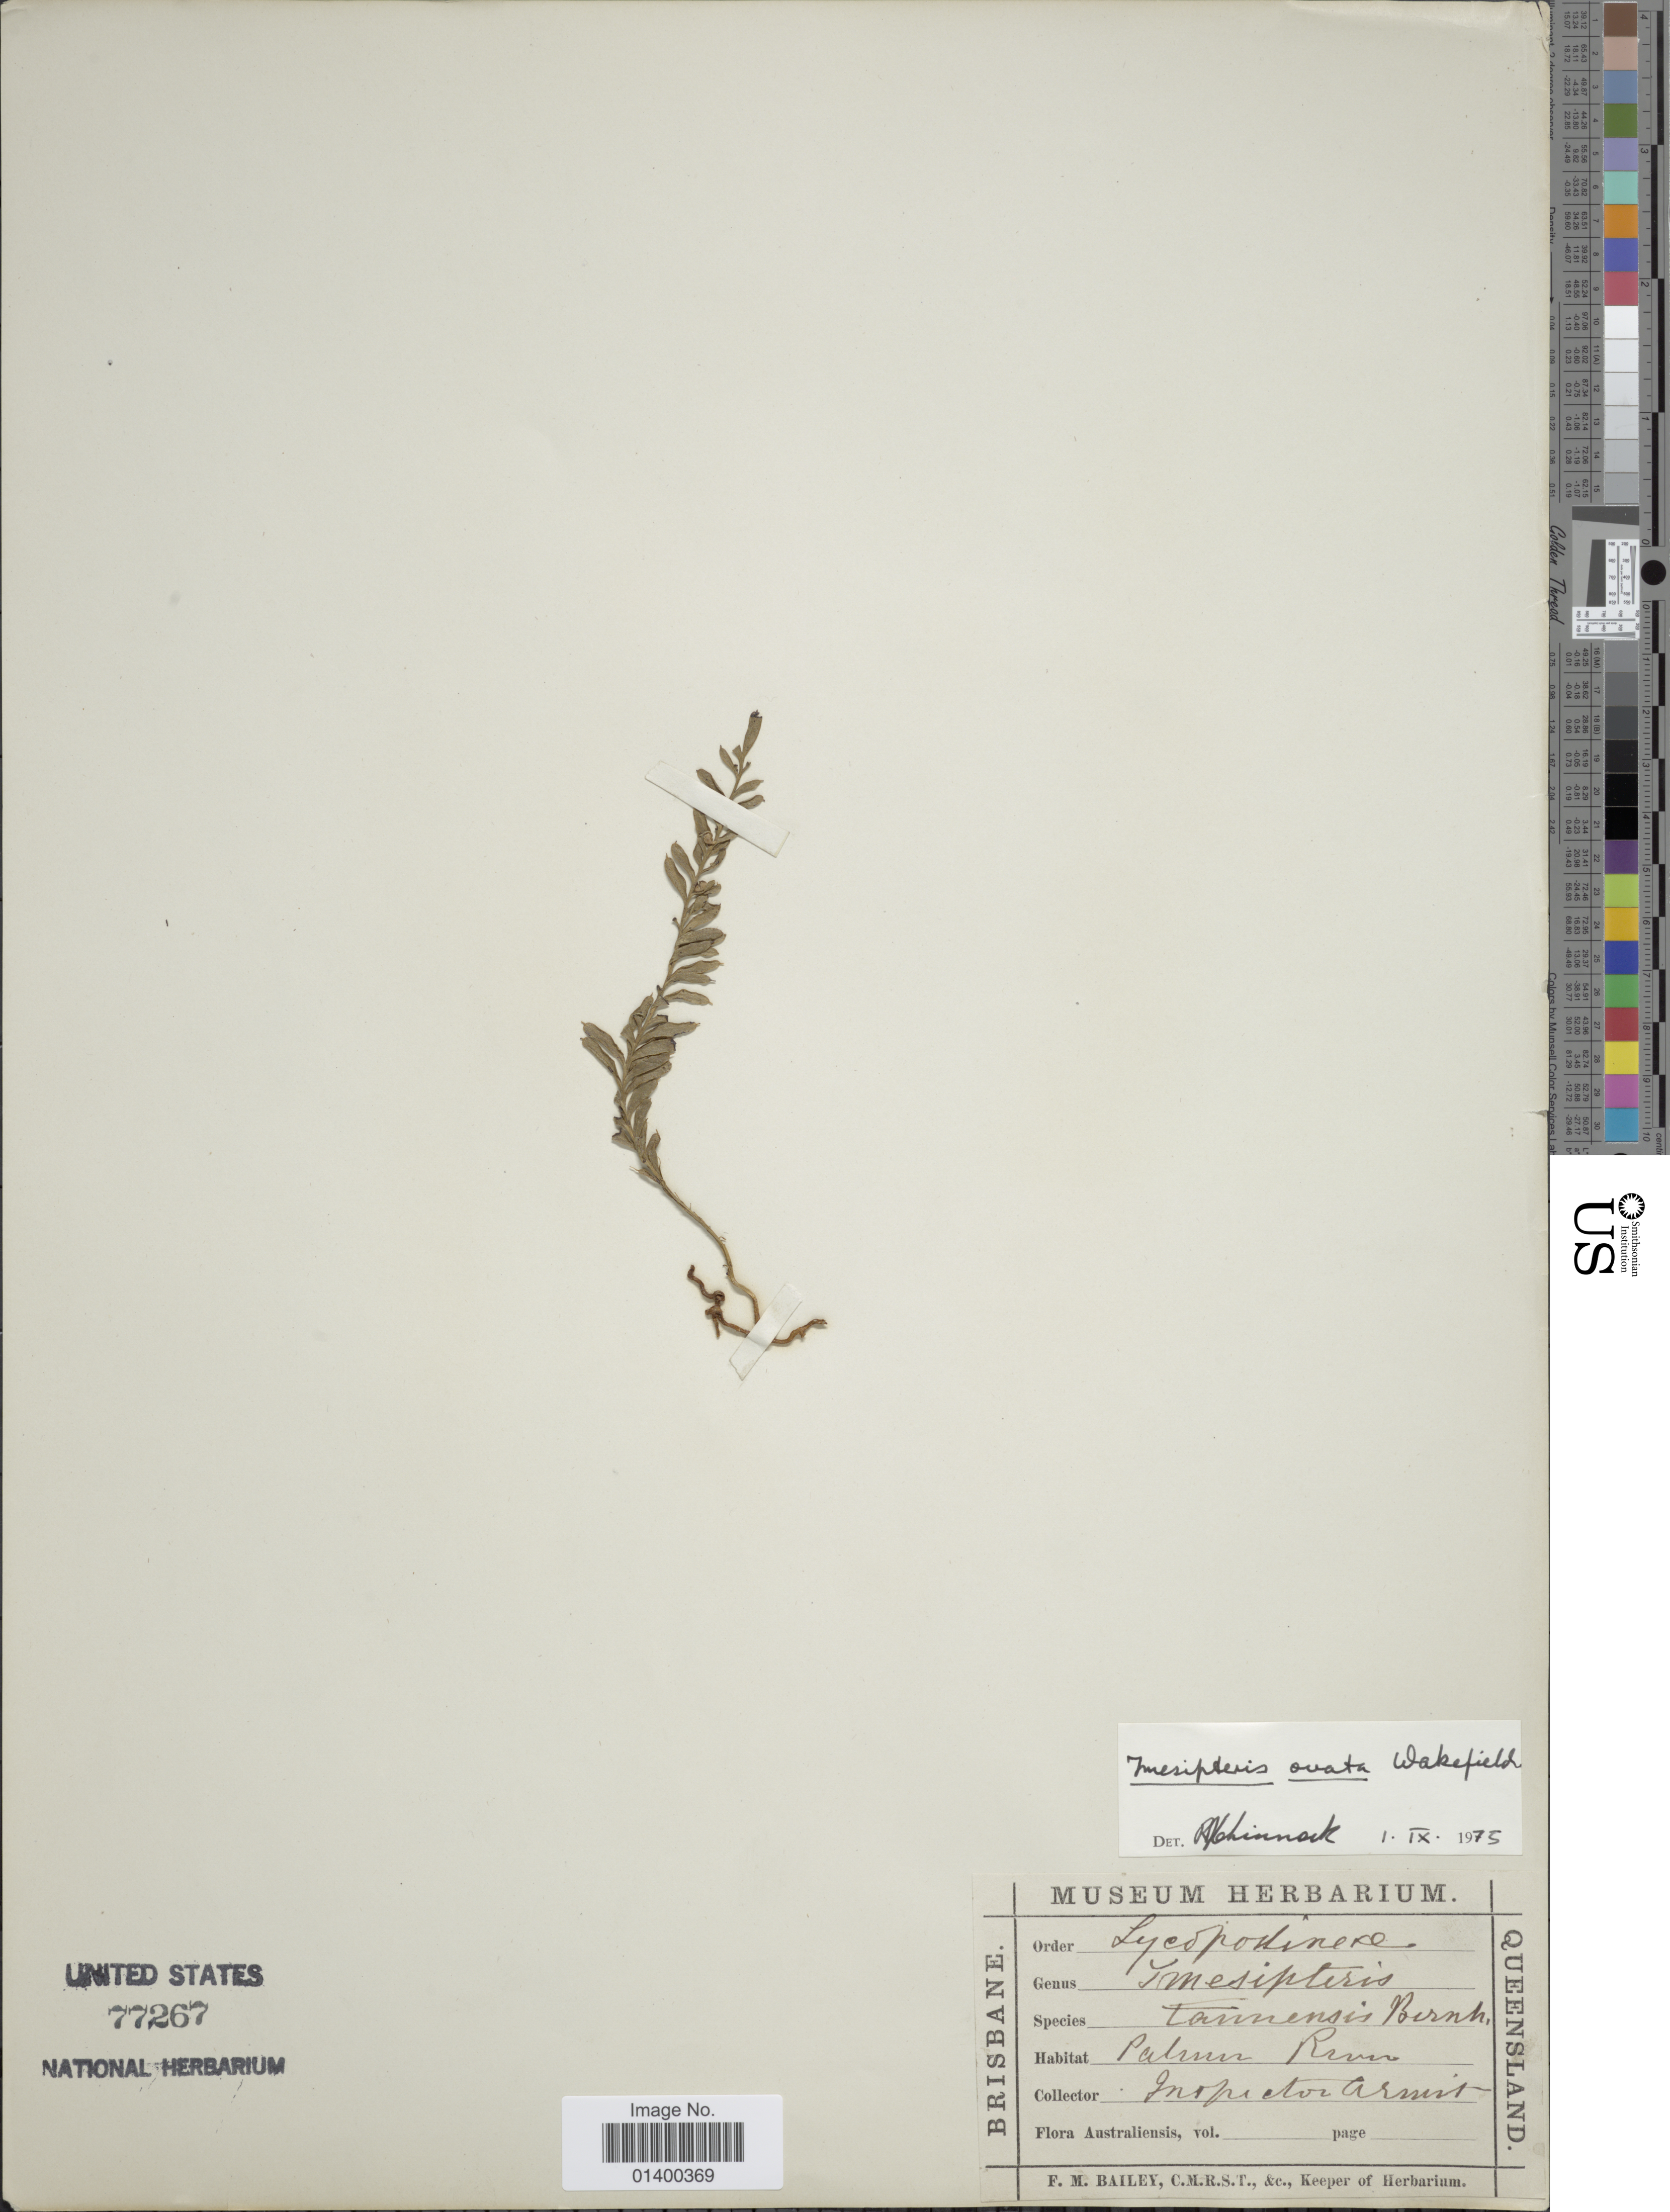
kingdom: Plantae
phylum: Tracheophyta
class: Polypodiopsida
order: Psilotales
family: Psilotaceae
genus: Tmesipteris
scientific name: Tmesipteris ovata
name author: N.A. Wakef.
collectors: W. Armit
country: Australia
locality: Palmer river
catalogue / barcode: US 77267